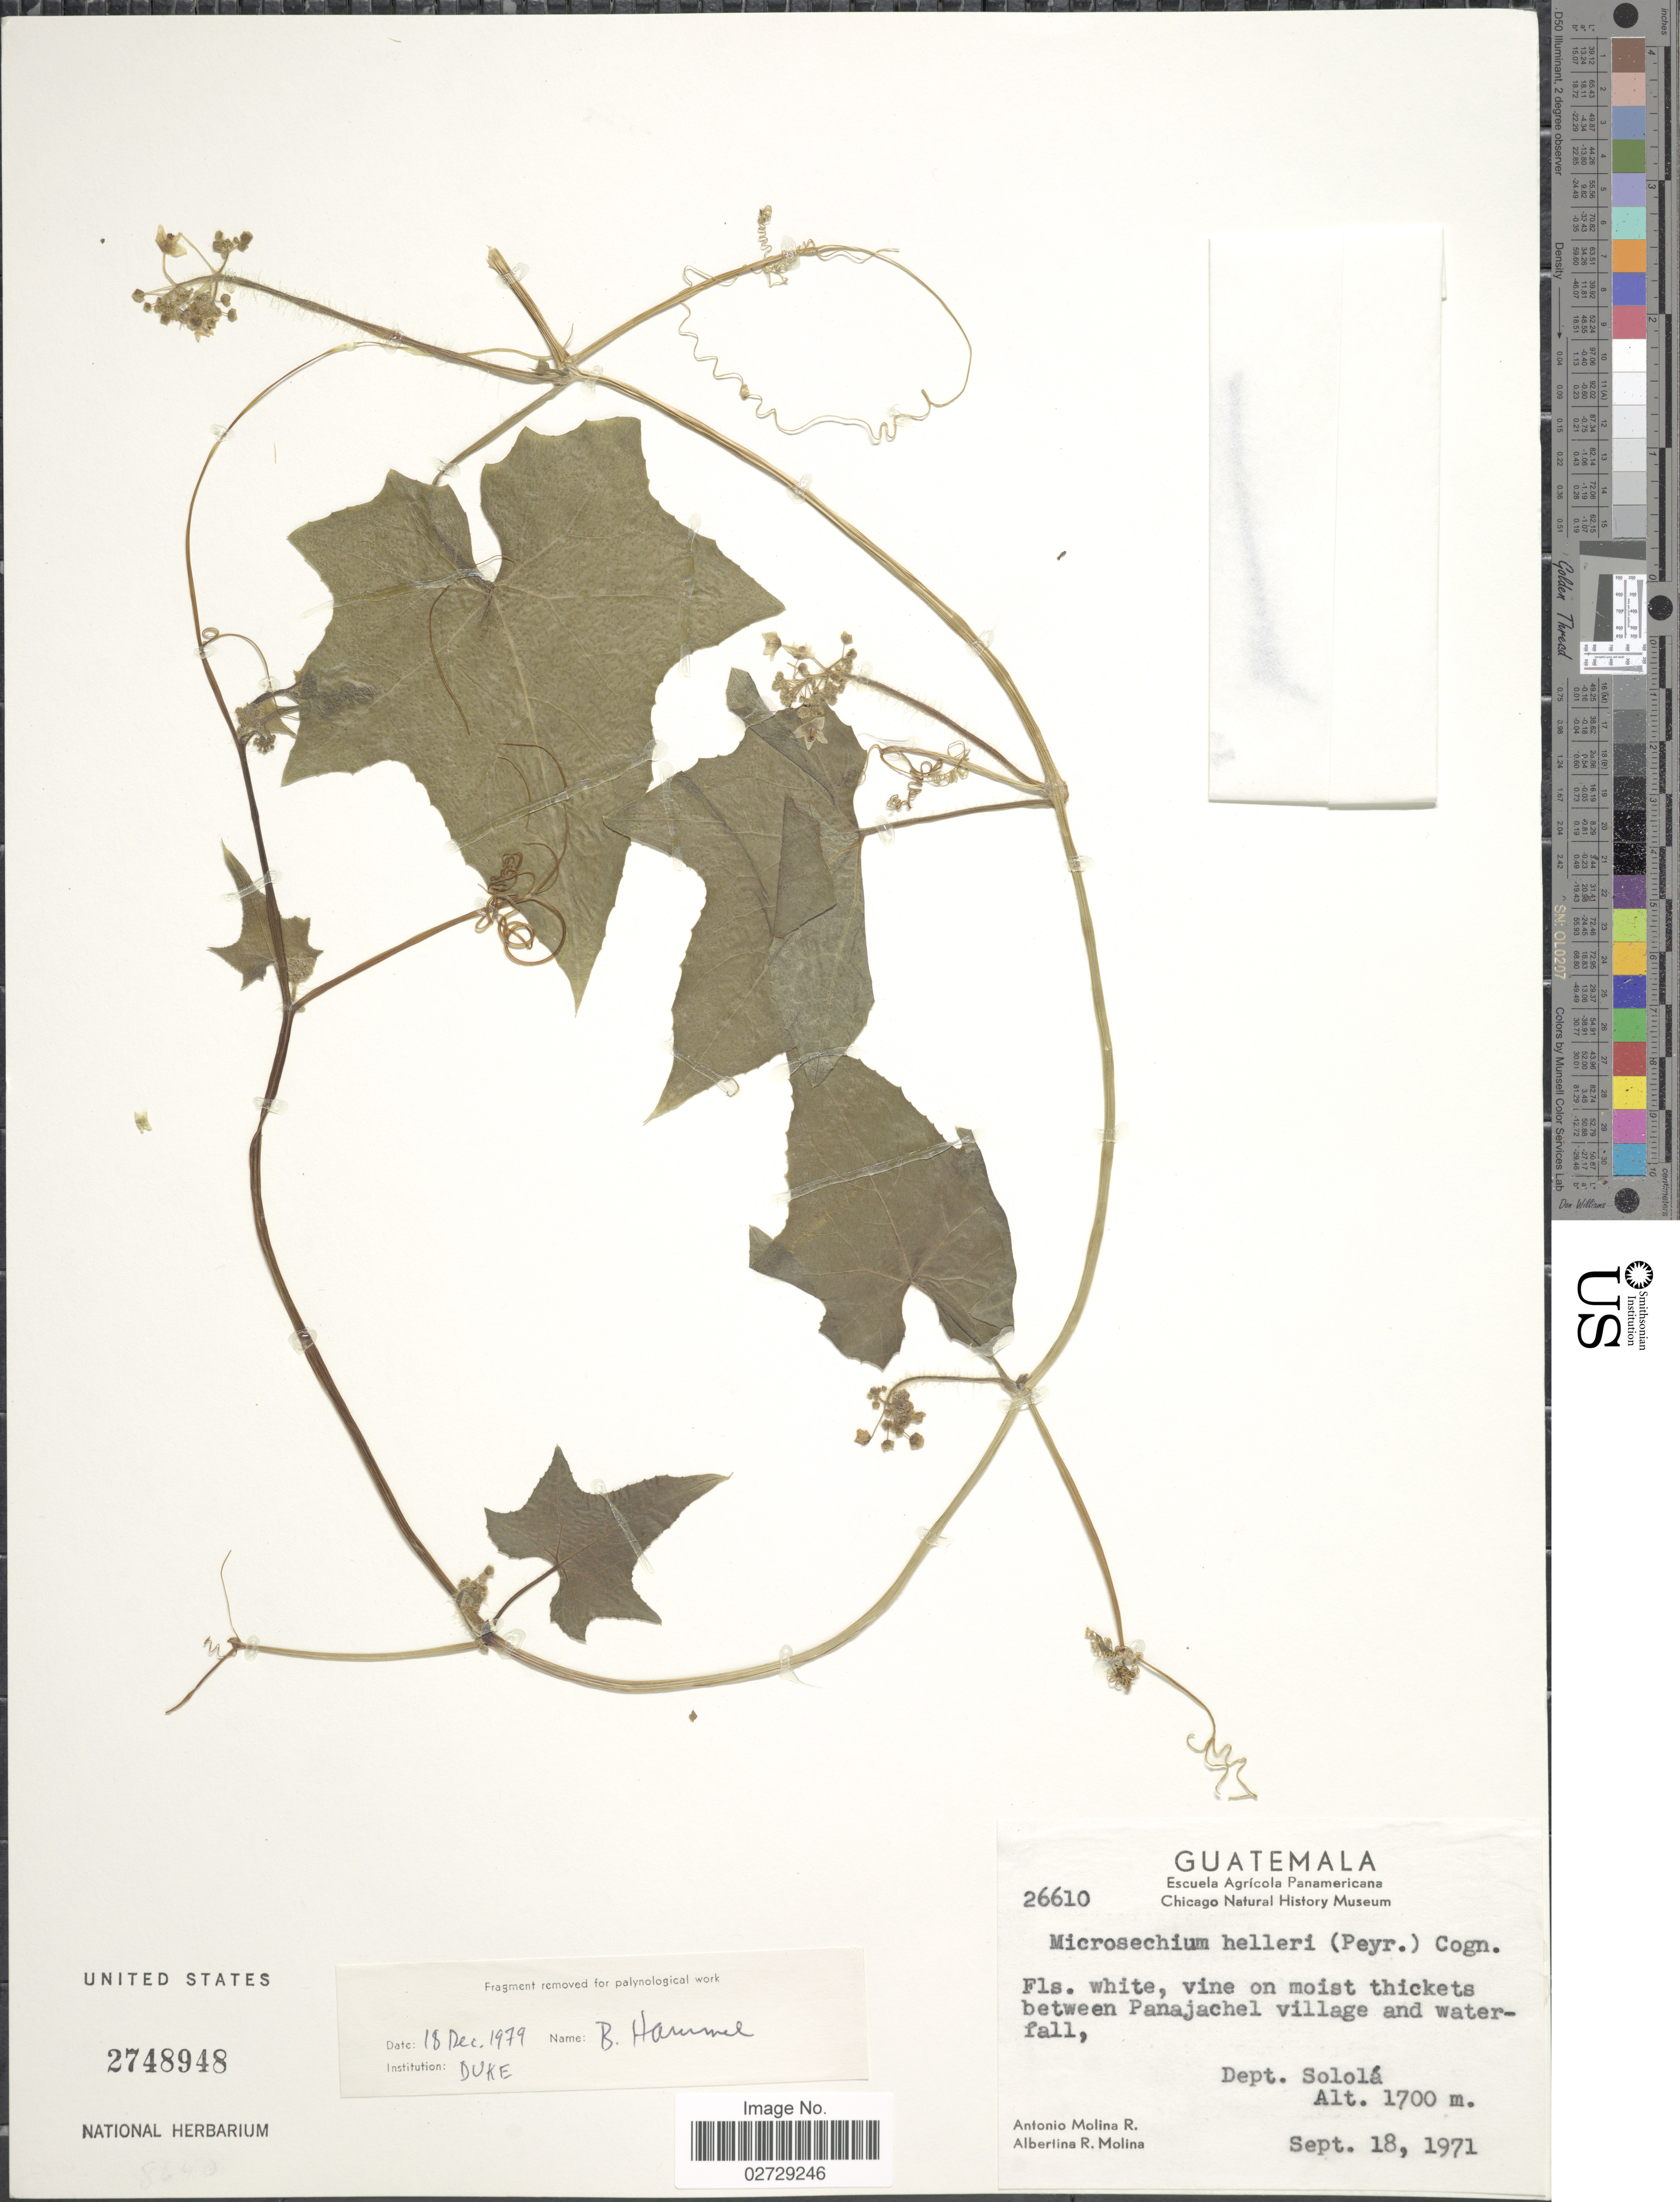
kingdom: Plantae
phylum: Tracheophyta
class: Magnoliopsida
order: Cucurbitales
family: Cucurbitaceae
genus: Microsechium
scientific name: Microsechium helleri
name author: (Peyr.) Cogn.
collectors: A. Molina R. & A. R. Molina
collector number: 26610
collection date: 1971-09-18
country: Guatemala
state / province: Sololá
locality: Vine on moist thickets between Panajachel village and waterfall, Dept. Solola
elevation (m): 1700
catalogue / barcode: US 2748948